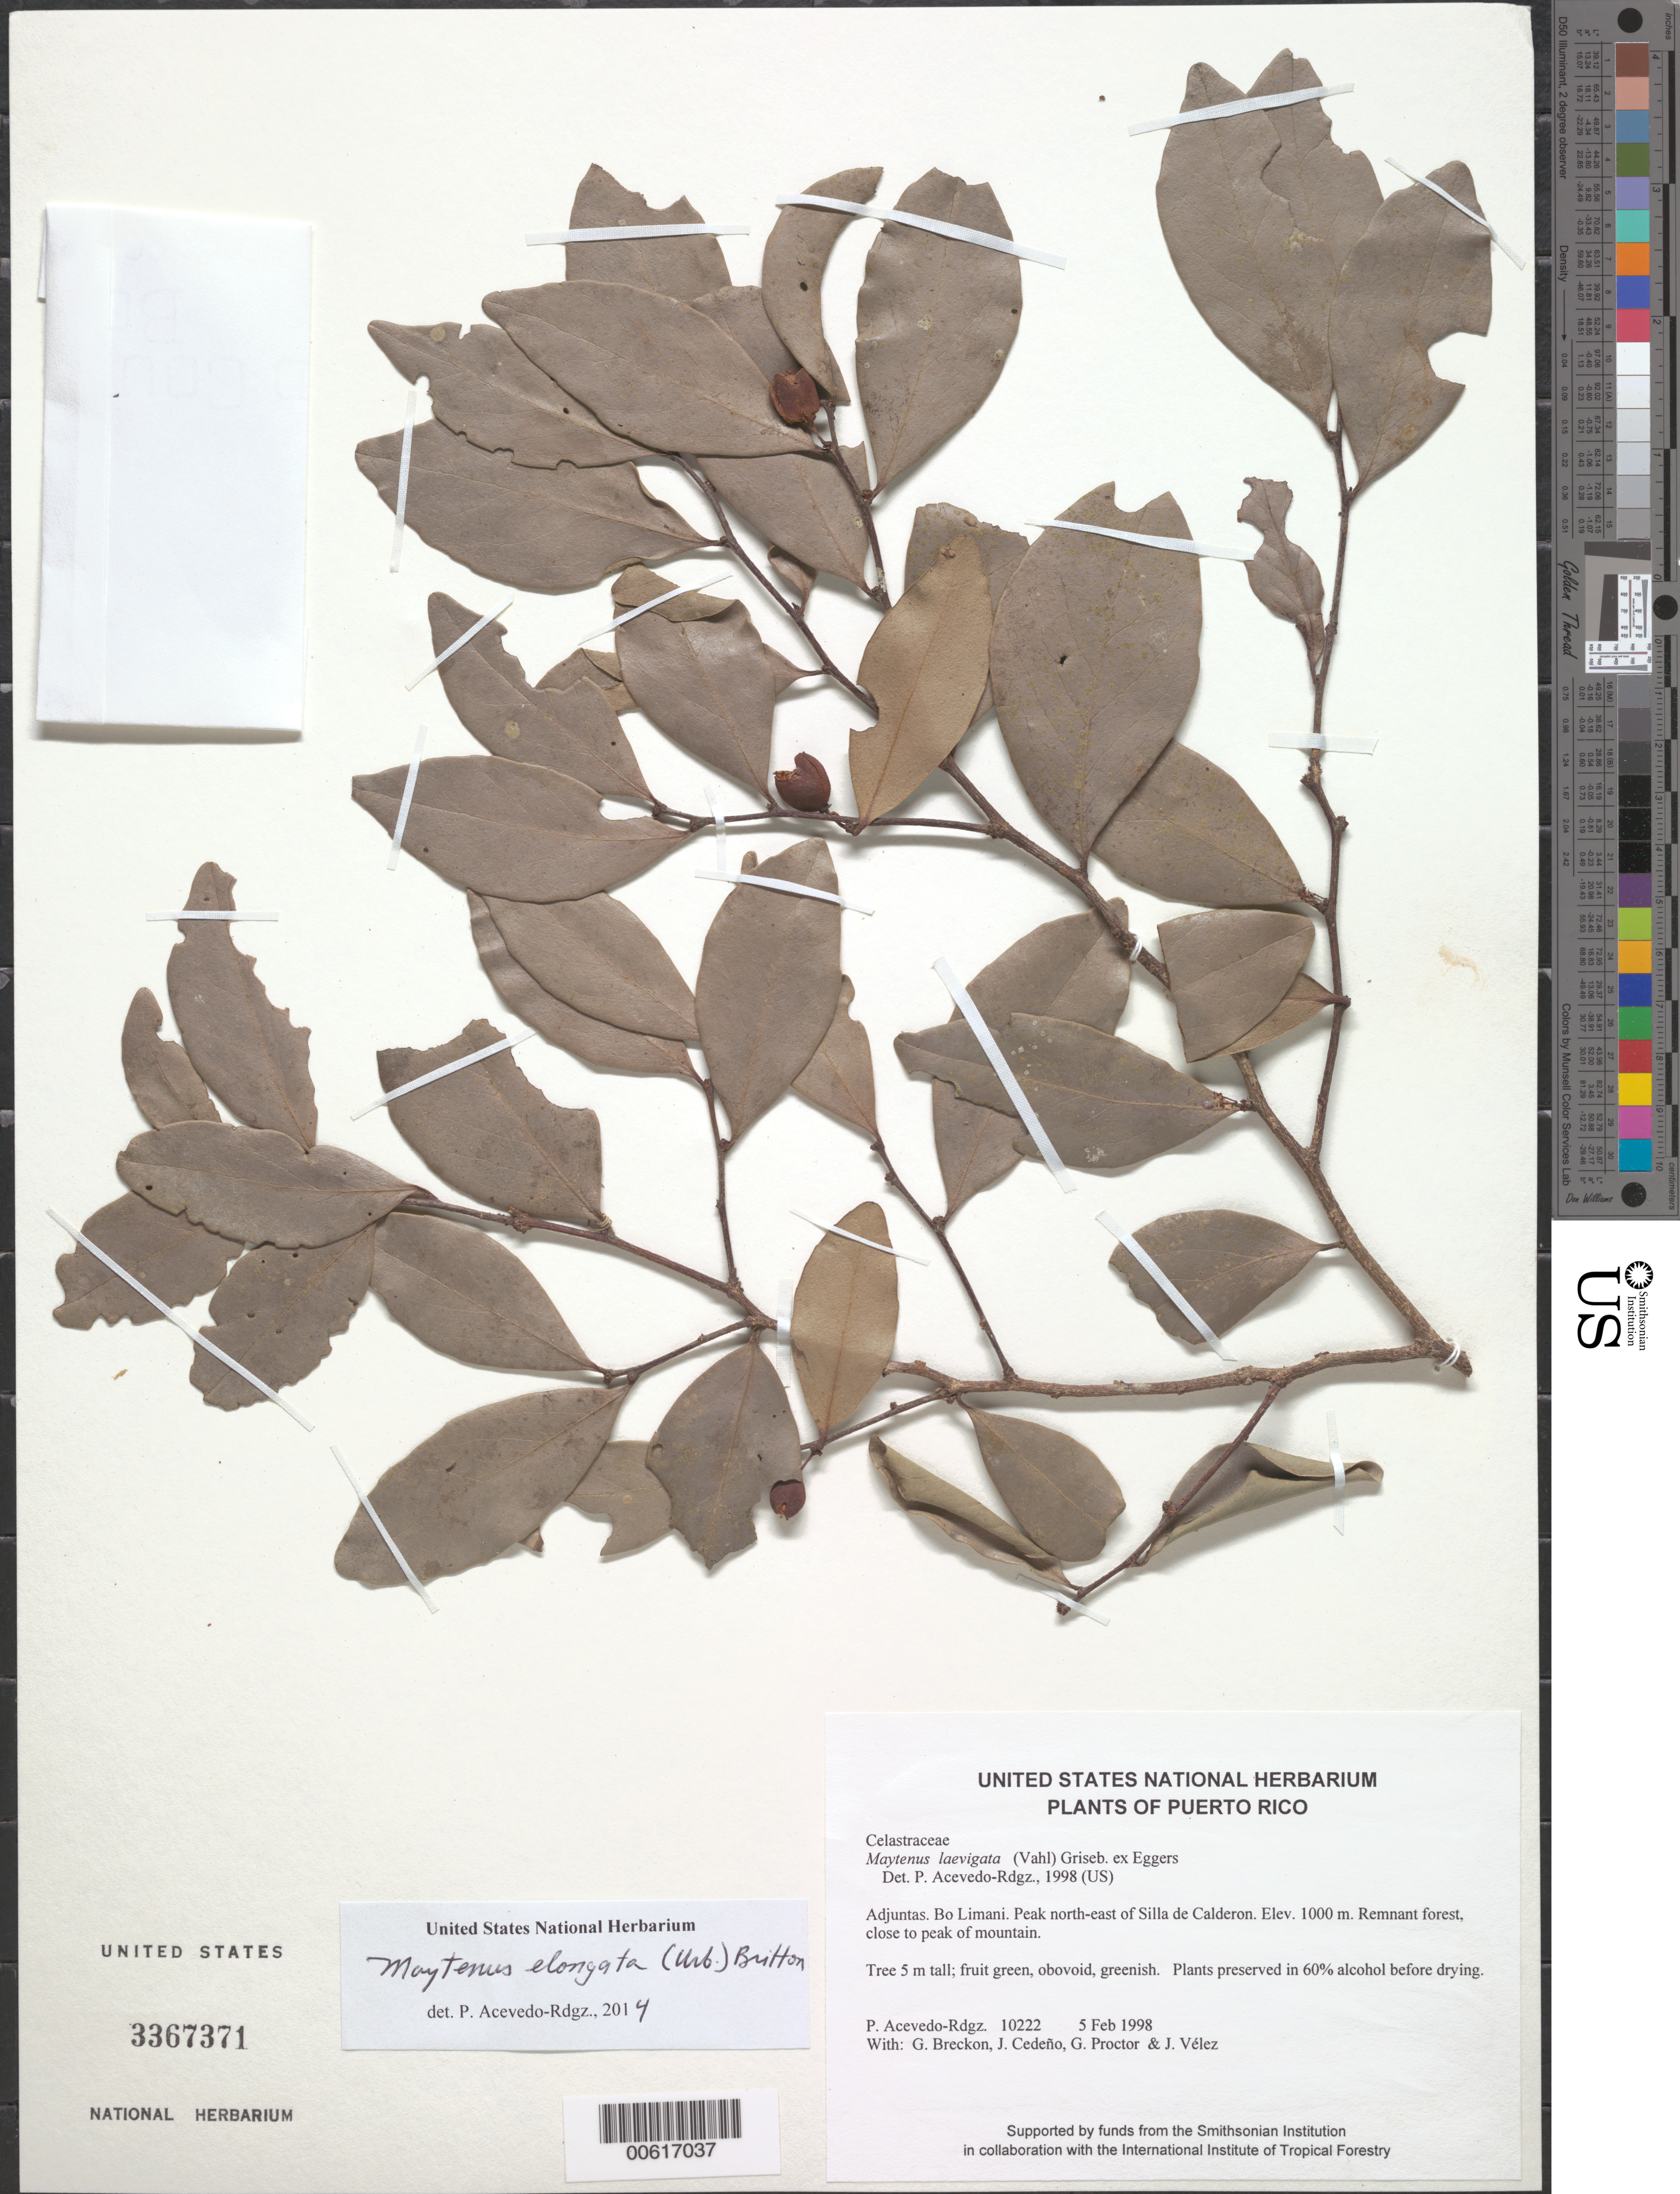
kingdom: Plantae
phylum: Tracheophyta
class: Magnoliopsida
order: Celastrales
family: Celastraceae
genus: Maytenus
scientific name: Maytenus elongata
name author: (Urb.) Britton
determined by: Acevedo-Rodríguez, P., (BOT), Smithsonian Institution - National Museum of Natural History (UNITED STATES)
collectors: P. Acevedo-Rodr., G. J. Breckon, J. A. Cedeño M., G. R. Proctor & J. Vélez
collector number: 10222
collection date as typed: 05 Feb 1998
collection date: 1998-02-05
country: Puerto Rico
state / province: Adjuntas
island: Puerto Rico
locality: Adjuntas; Bo. Limani; Peak north-east of Silla de Calderon.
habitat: Remnant forest, close to peak of mountain.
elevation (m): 1000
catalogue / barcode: US 3367371